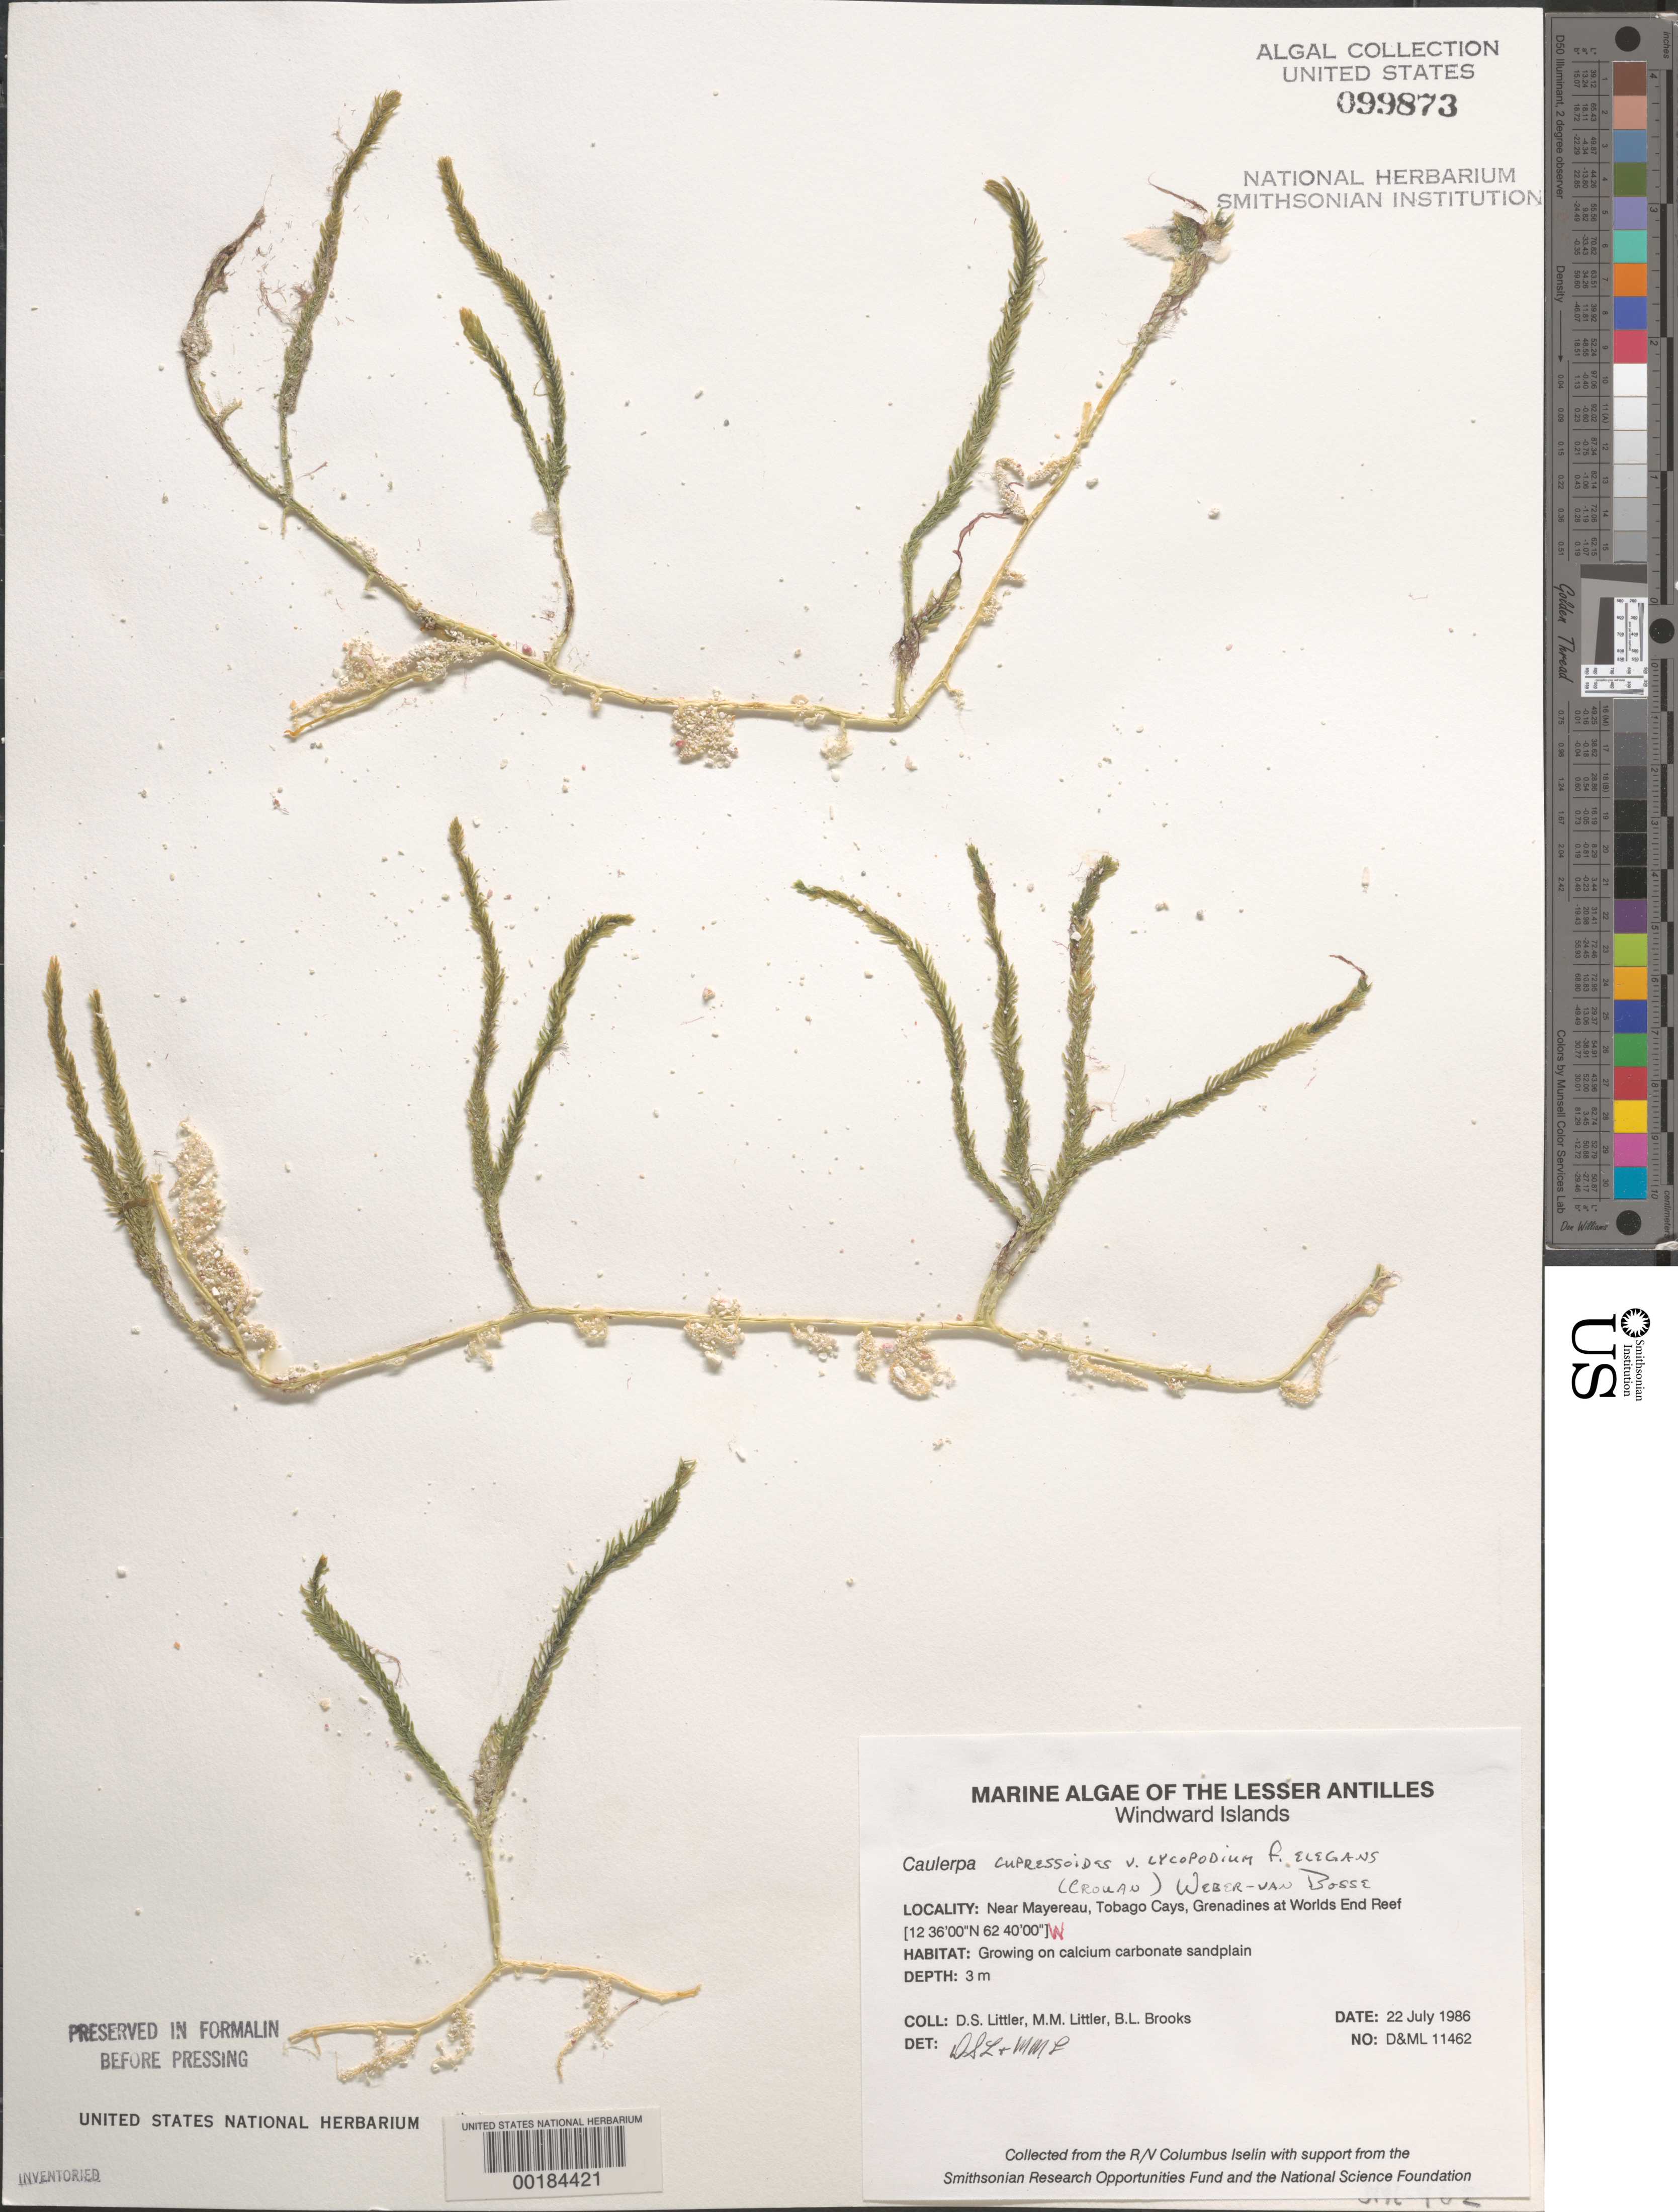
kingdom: Plantae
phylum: Chlorophyta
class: Ulvophyceae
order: Bryopsidales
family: Caulerpaceae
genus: Caulerpa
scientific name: Caulerpa urvilleana var. typica forma elegans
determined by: Littler, D. S.; Littler, M. M.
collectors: D. S. Littler, M. M. Littler & B. Brooks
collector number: D&ML 11462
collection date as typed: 22 Jul 1986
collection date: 1986-07-22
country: St. Vincent - Grenadines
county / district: Grenadines Parish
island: Mayreau [Mayereau]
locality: Worlds End Reef, near Mayreau (Mayereau)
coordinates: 12 36' 00" N, 62 40' 00" W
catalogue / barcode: US 99873